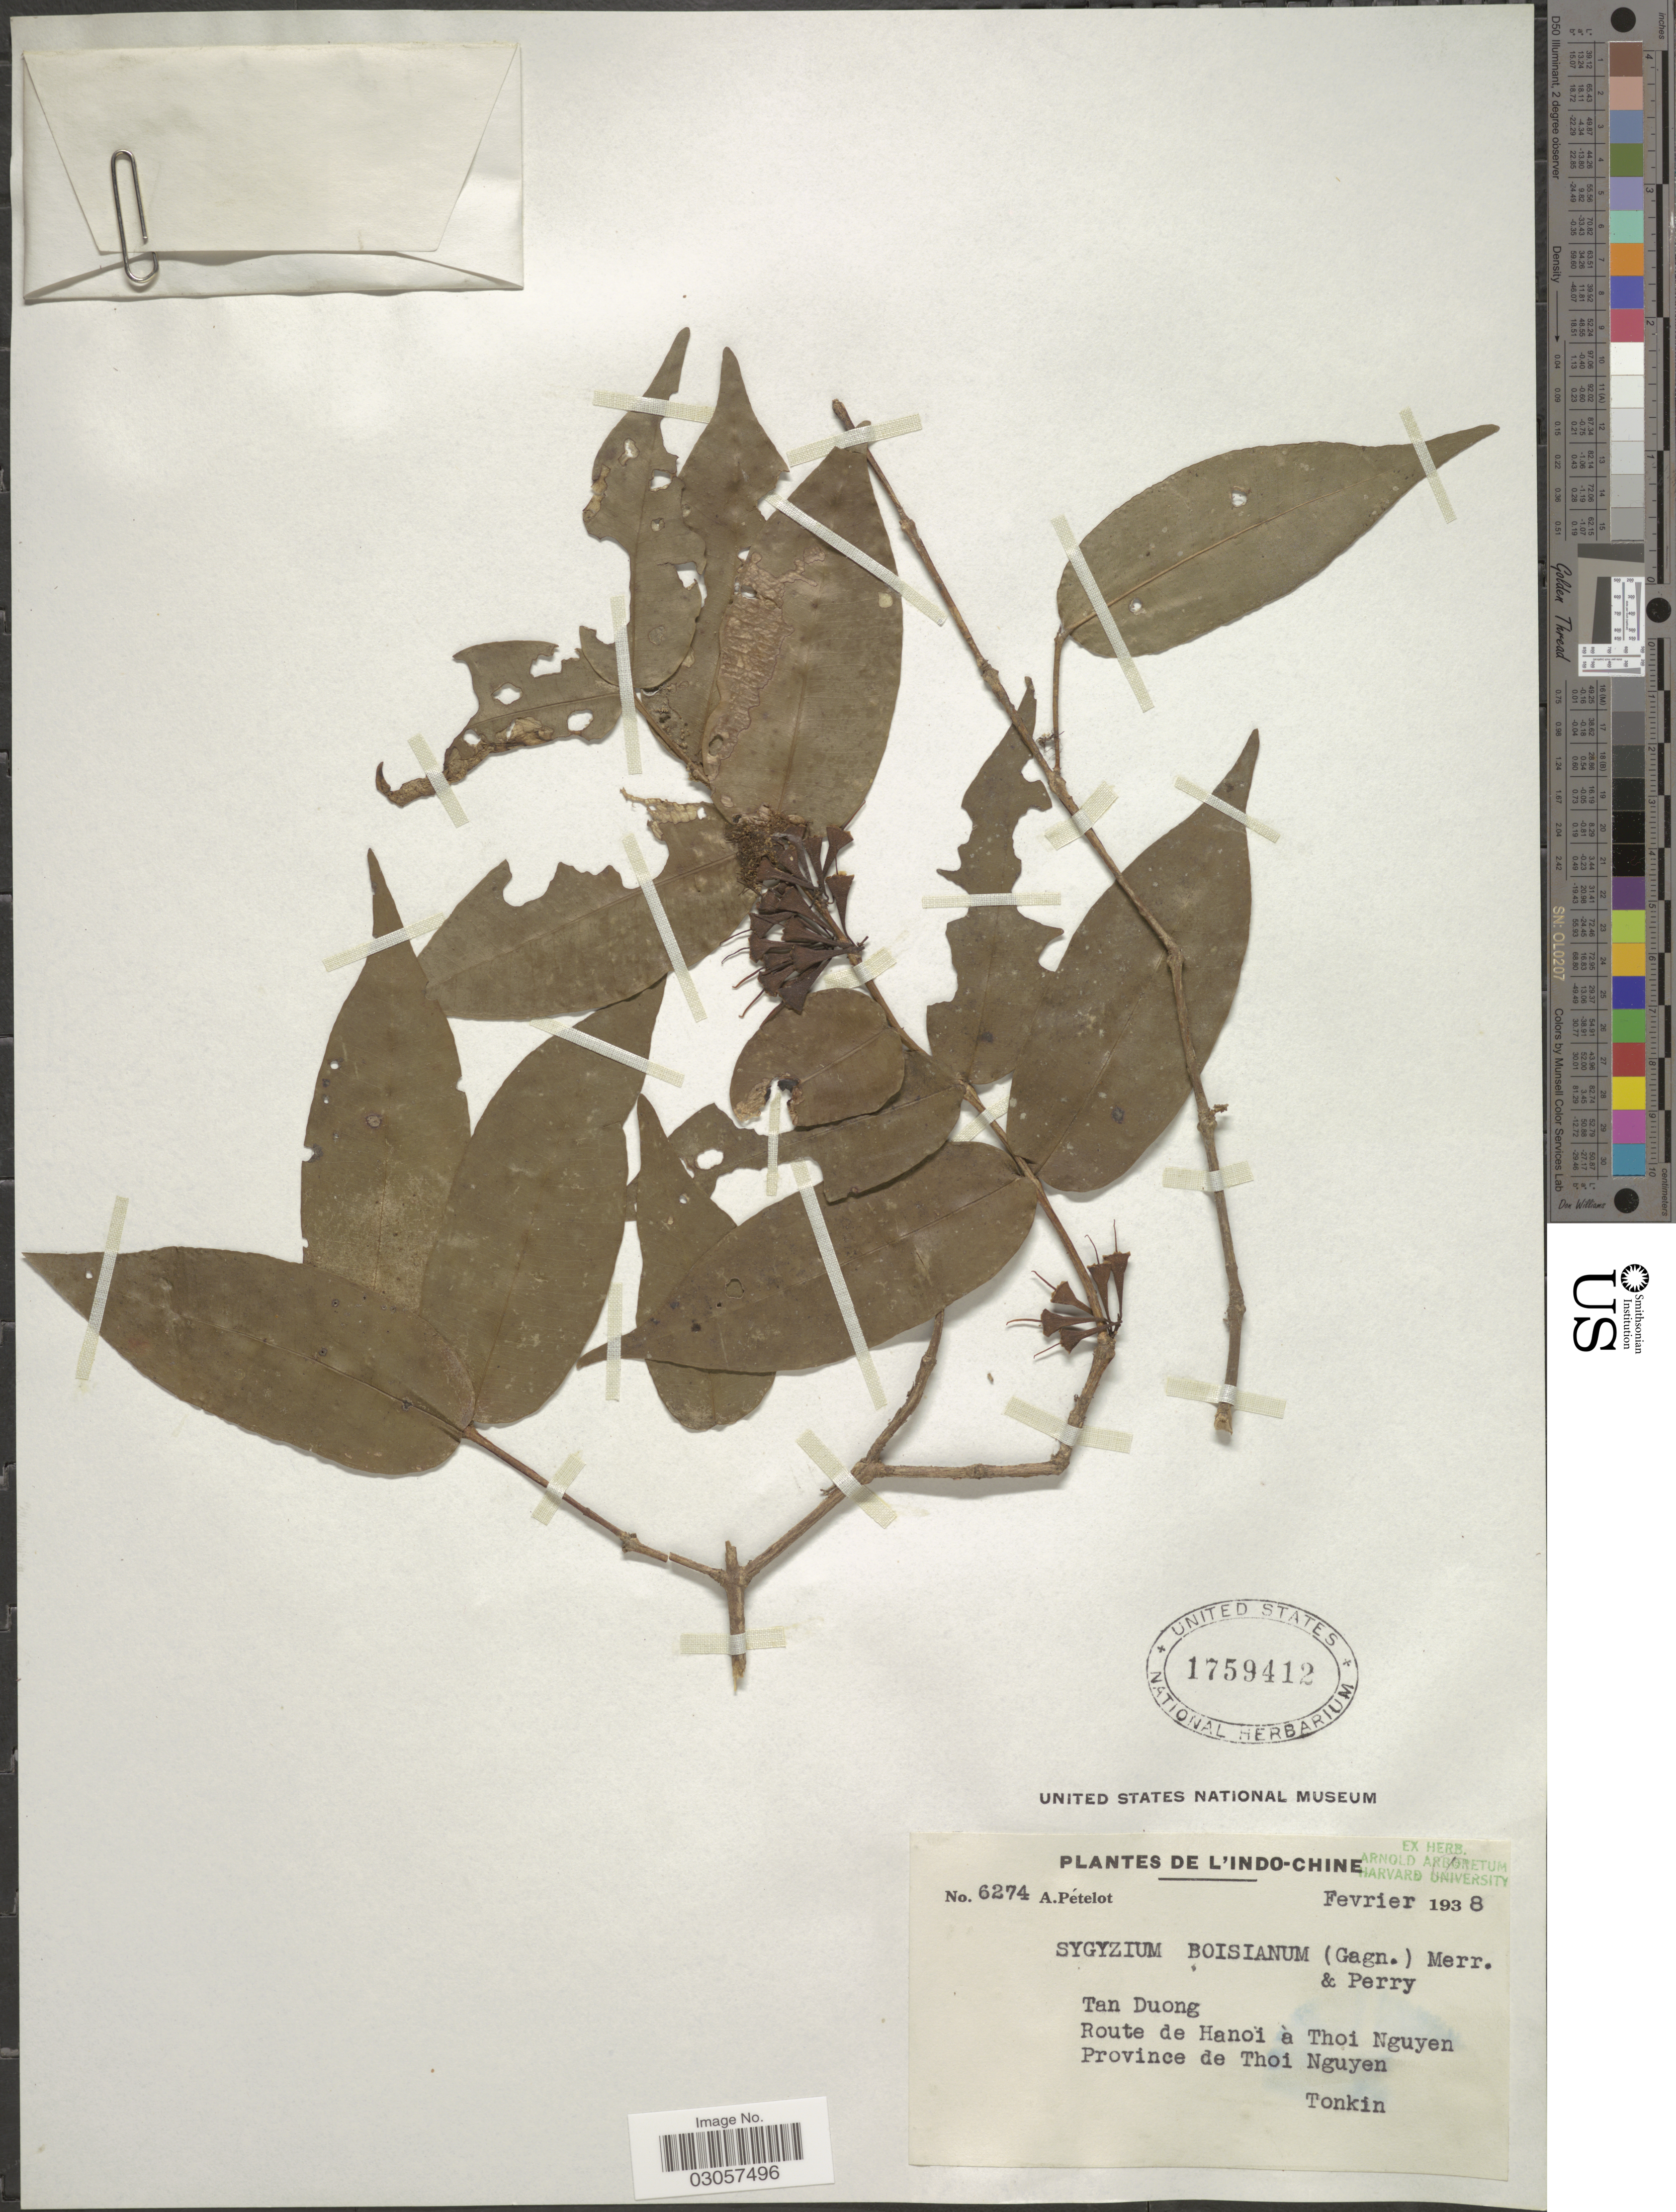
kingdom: Plantae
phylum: Tracheophyta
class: Magnoliopsida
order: Myrtales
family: Myrtaceae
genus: Syzygium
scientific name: Syzygium boisianum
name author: (Gagnep.) Merr. & L.M. Perry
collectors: A. Petelot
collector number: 6274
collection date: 1938-02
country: Vietnam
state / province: Thai Nguyen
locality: De L'Indo-Chine, Tan Duong, Route de Hanoi à Thoi Nguyen, Province de Thoi Nguyen, Tonkin.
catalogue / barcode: US 1759412